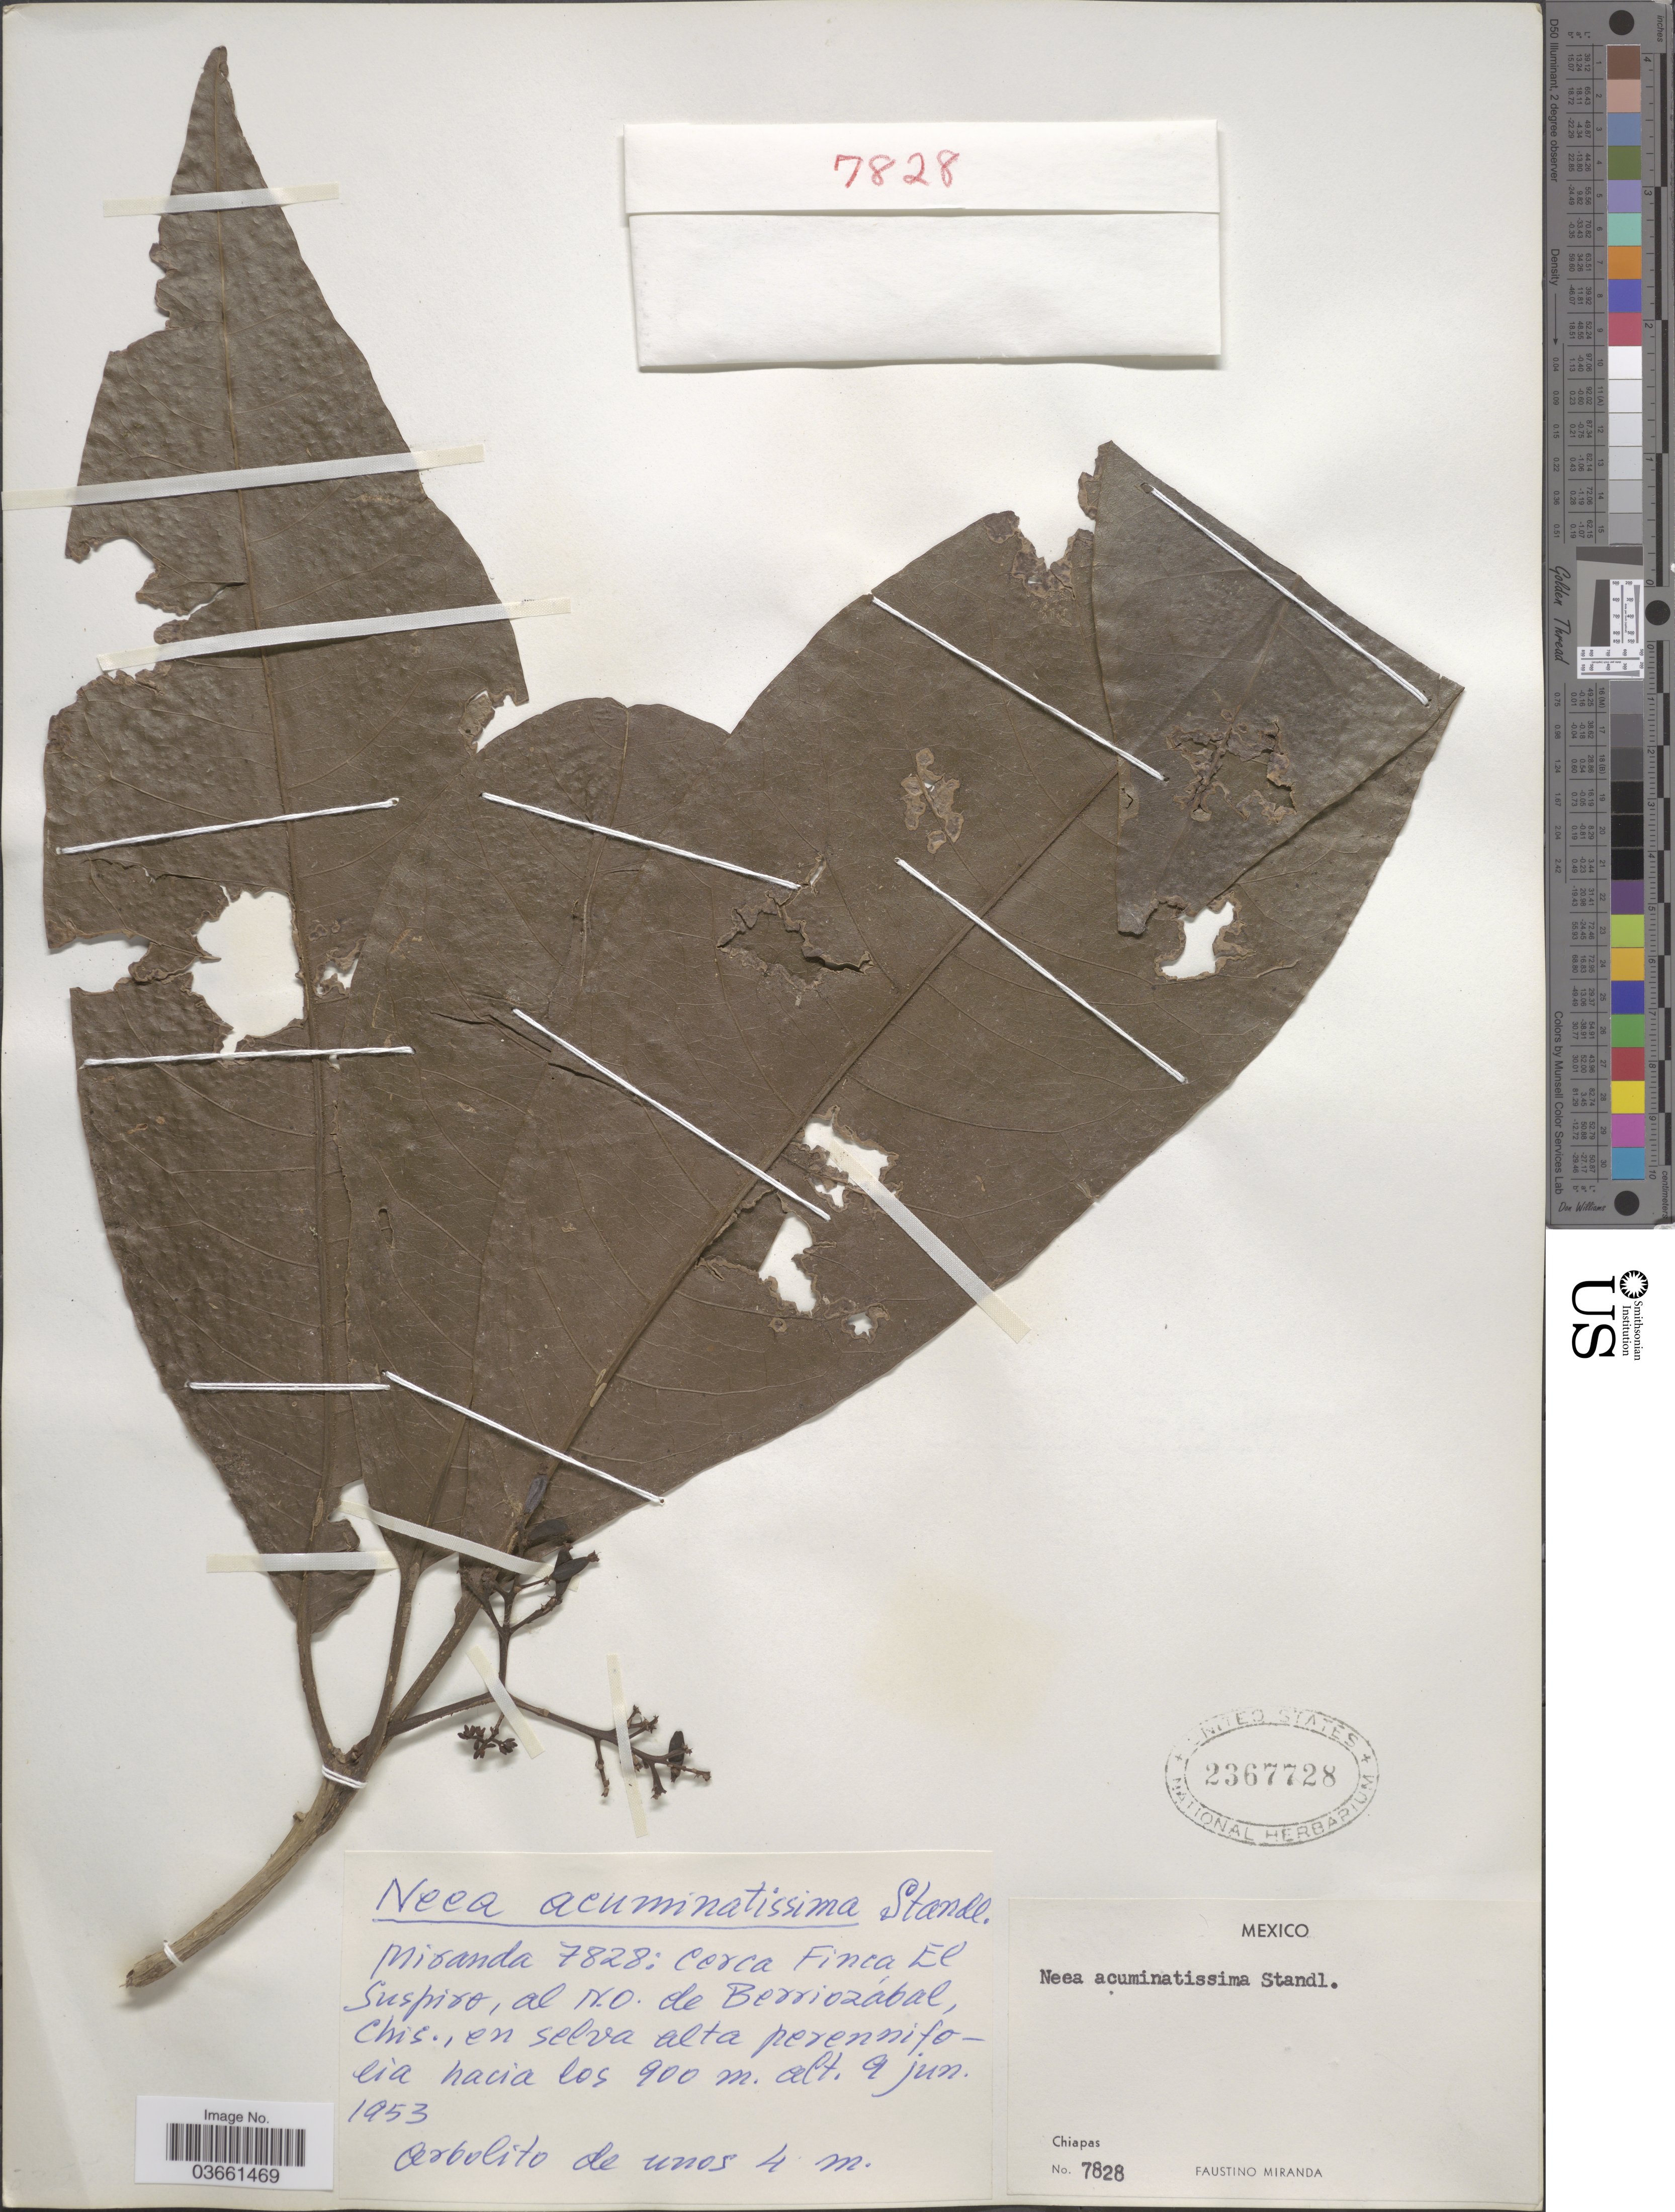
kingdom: Plantae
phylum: Tracheophyta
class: Magnoliopsida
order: Caryophyllales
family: Nyctaginaceae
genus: Neea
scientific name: Neea acuminatissima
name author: Standl.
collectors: F. Miranda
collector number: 7828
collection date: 1953-06-09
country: Mexico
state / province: Chiapas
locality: Cerca Finca El Suspiro, al N.O. de Berriozábal.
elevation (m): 900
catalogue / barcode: US 2367728